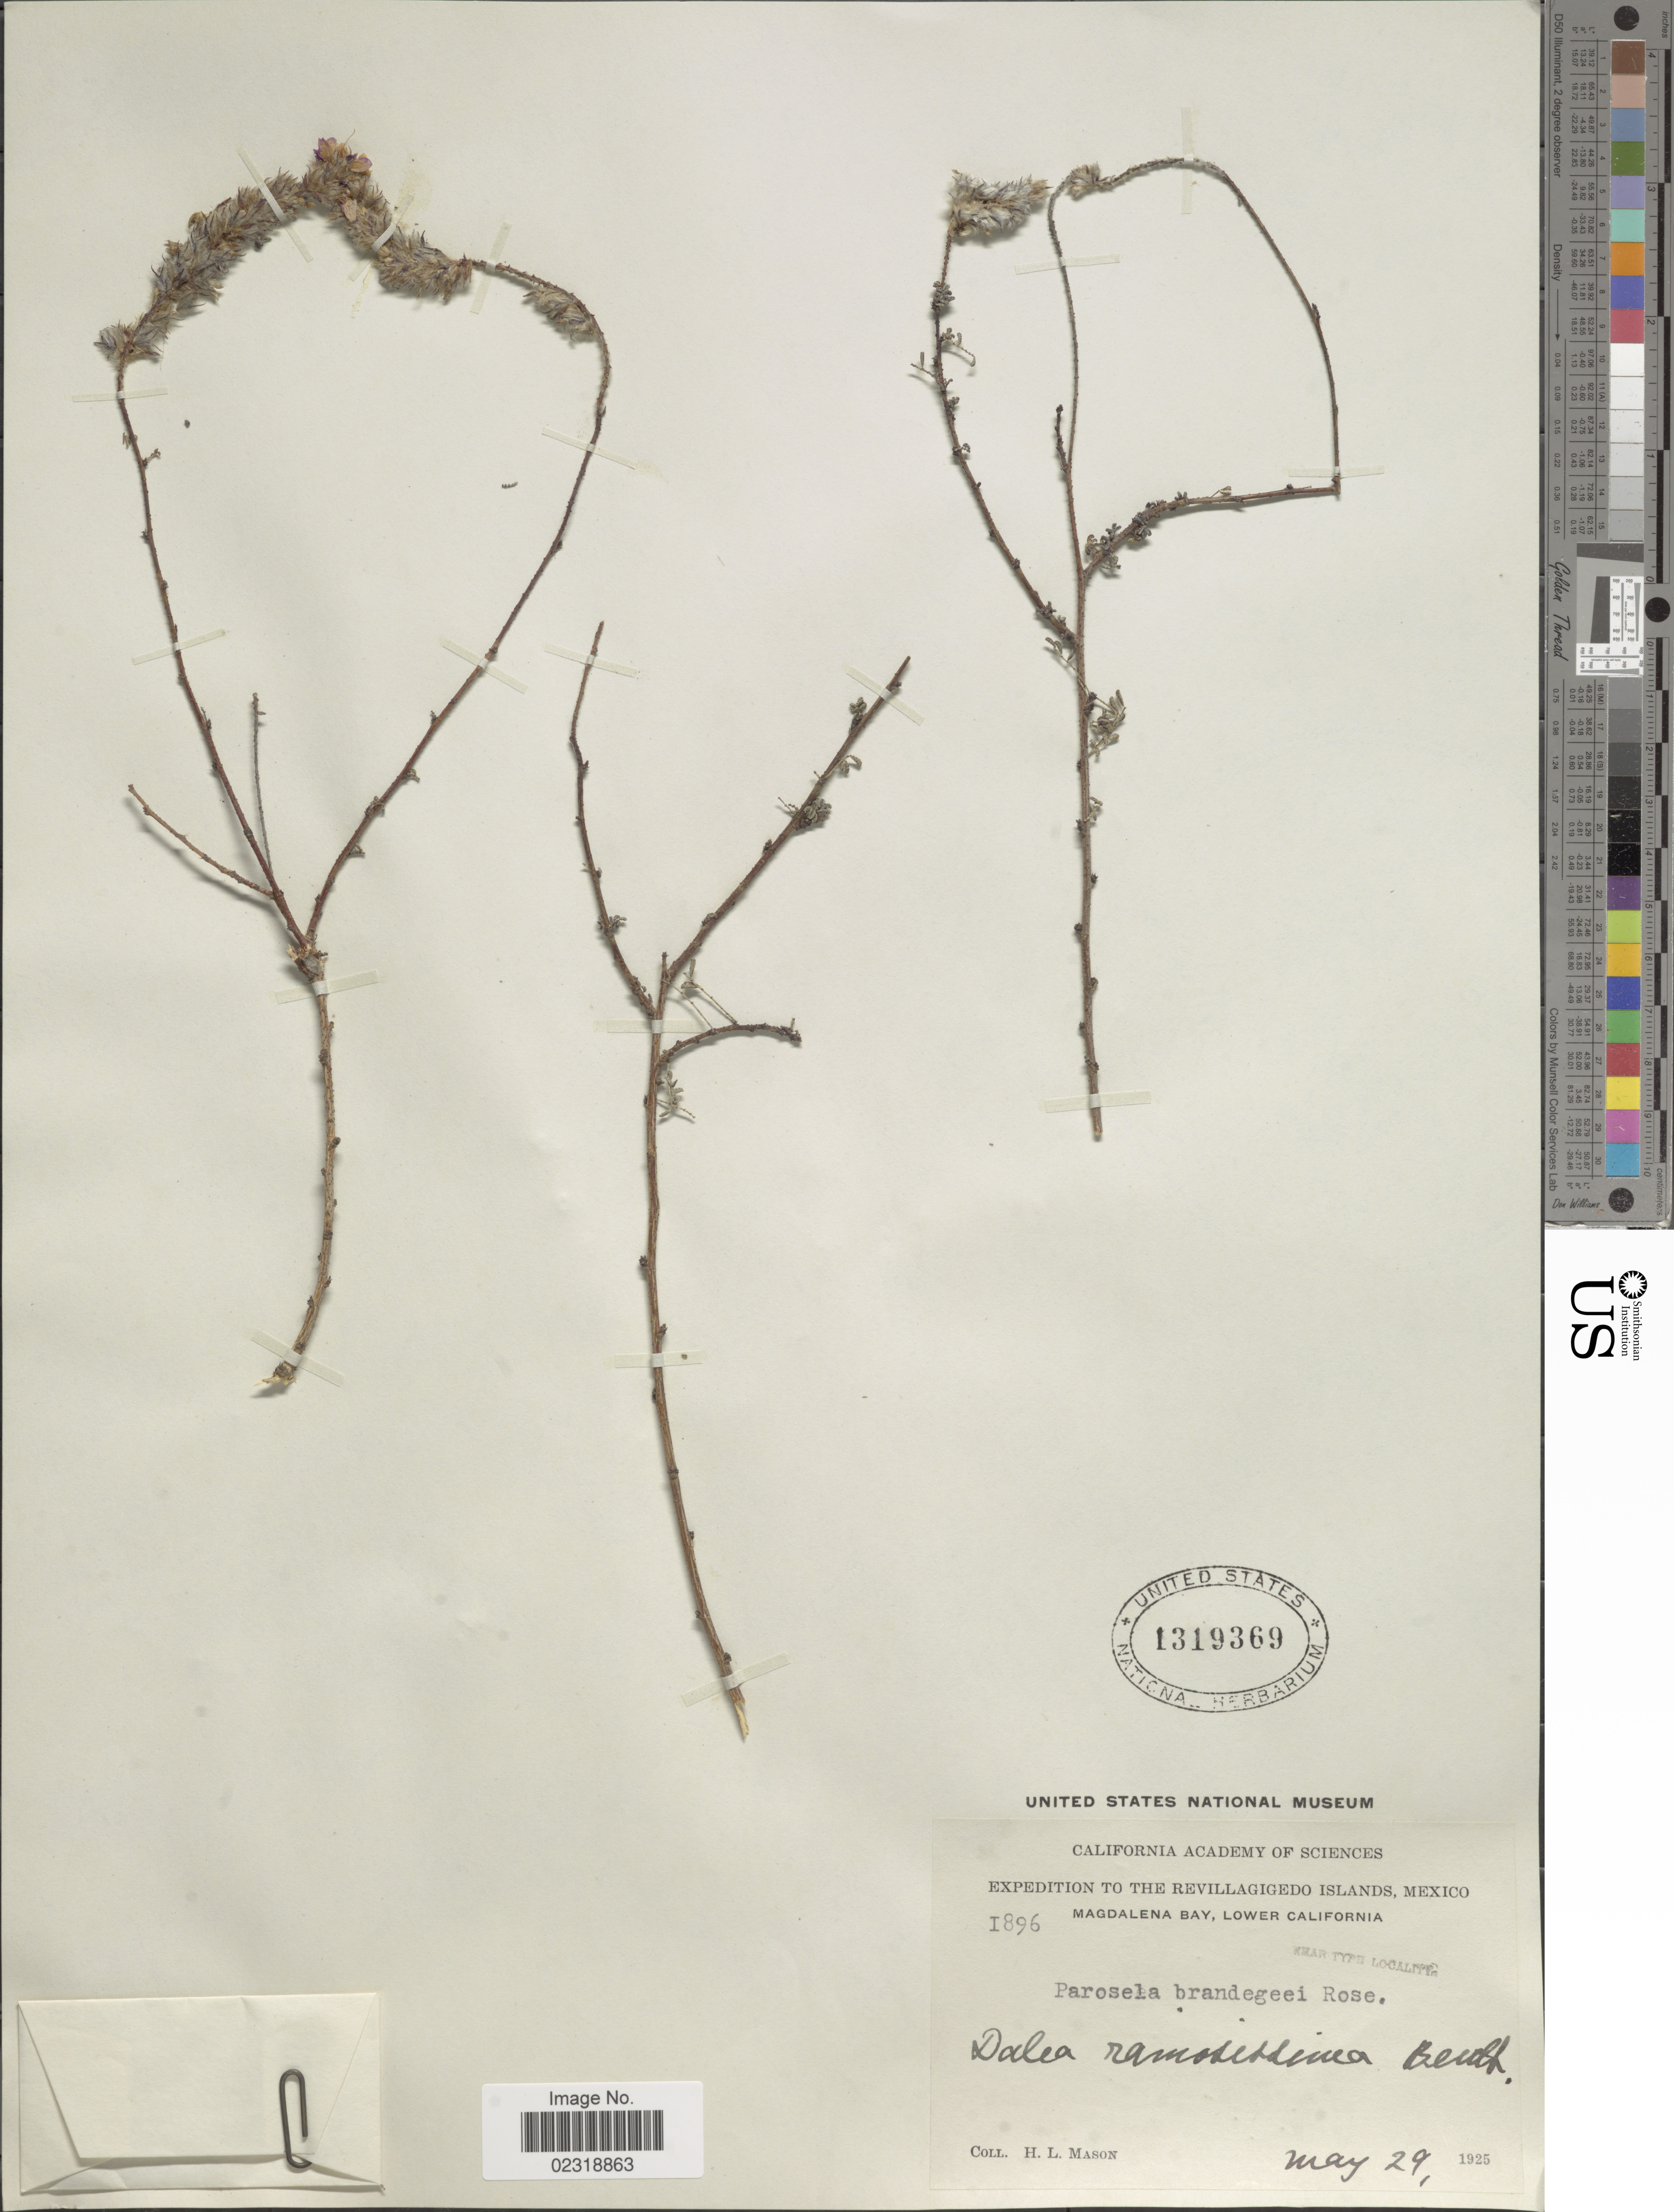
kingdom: Plantae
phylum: Tracheophyta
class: Magnoliopsida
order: Fabales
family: Fabaceae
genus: Dalea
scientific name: Dalea brandegei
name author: (M. Rose) Bullock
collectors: H. L. Mason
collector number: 1896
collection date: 1925-05-29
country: Mexico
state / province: Baja California Norte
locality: The Revillagigedo Islands, Magdalena Bay, Lower California.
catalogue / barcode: US 1319369